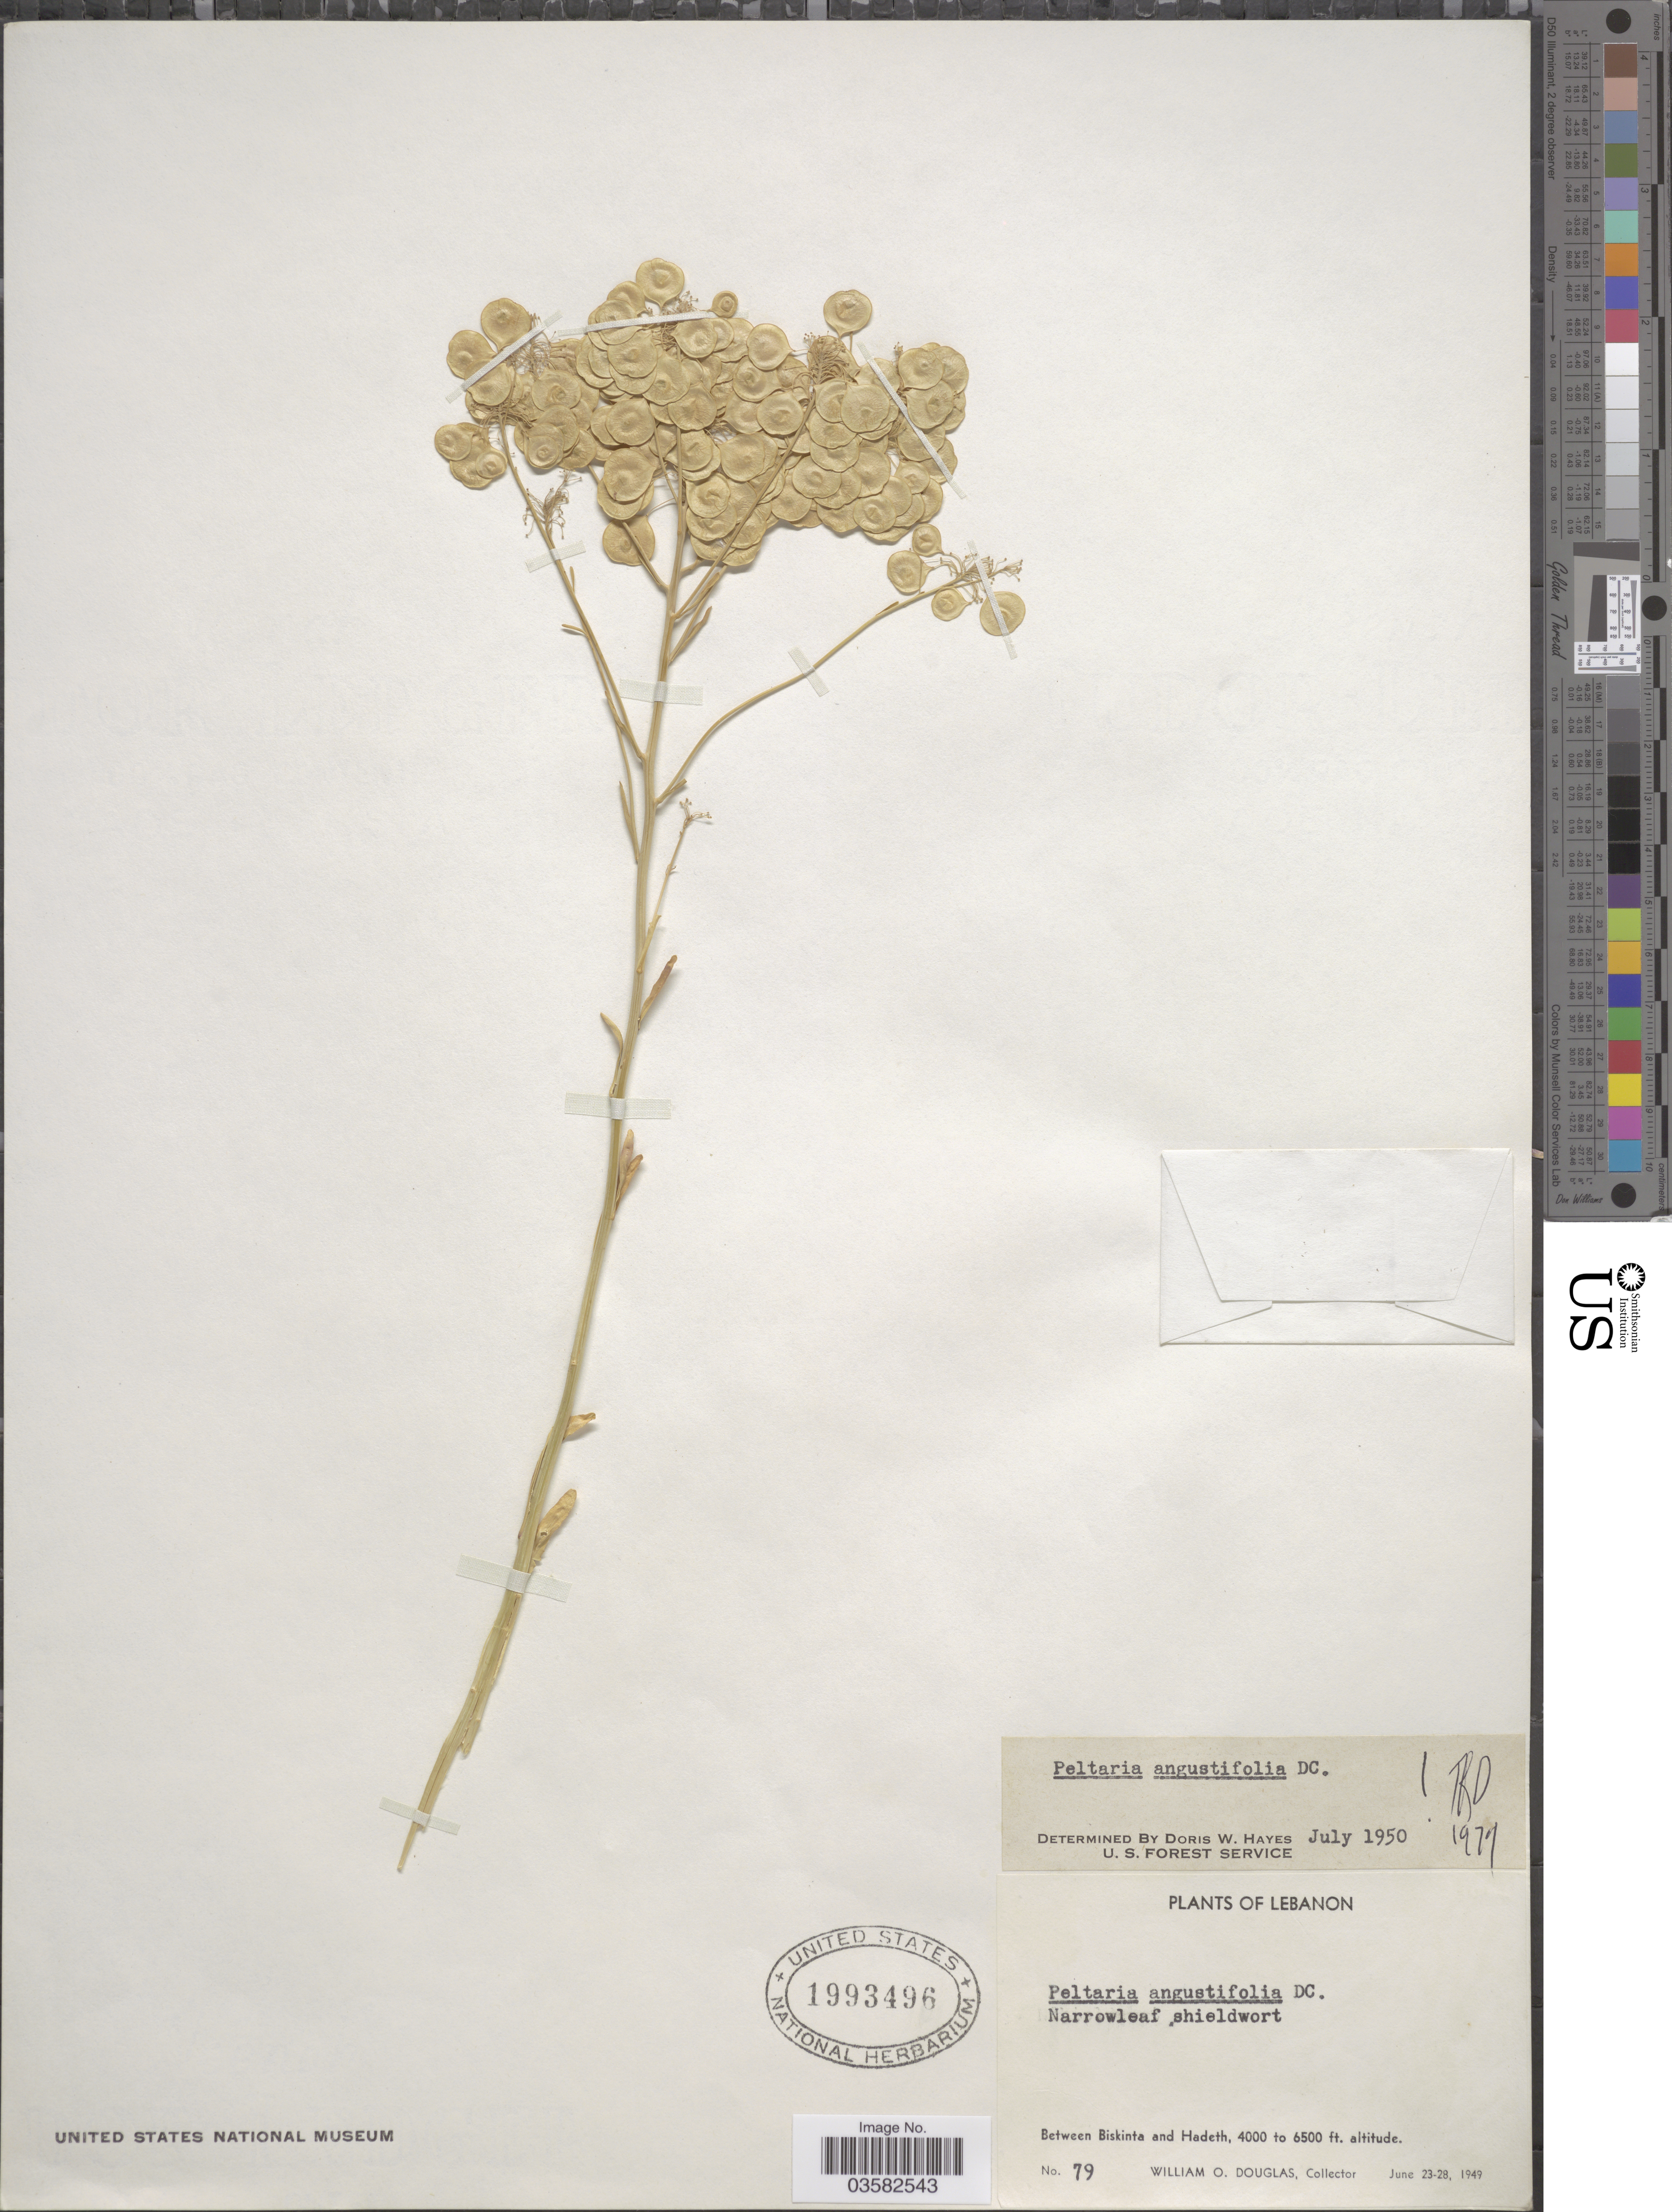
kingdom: Plantae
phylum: Tracheophyta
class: Magnoliopsida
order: Brassicales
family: Brassicaceae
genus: Peltaria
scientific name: Peltaria angustifolia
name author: DC.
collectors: W. Douglas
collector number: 79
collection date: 1949-06-23/1949-06-28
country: Lebanon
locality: Between Biskinta and Hadeth.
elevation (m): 1219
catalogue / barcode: US 1993496